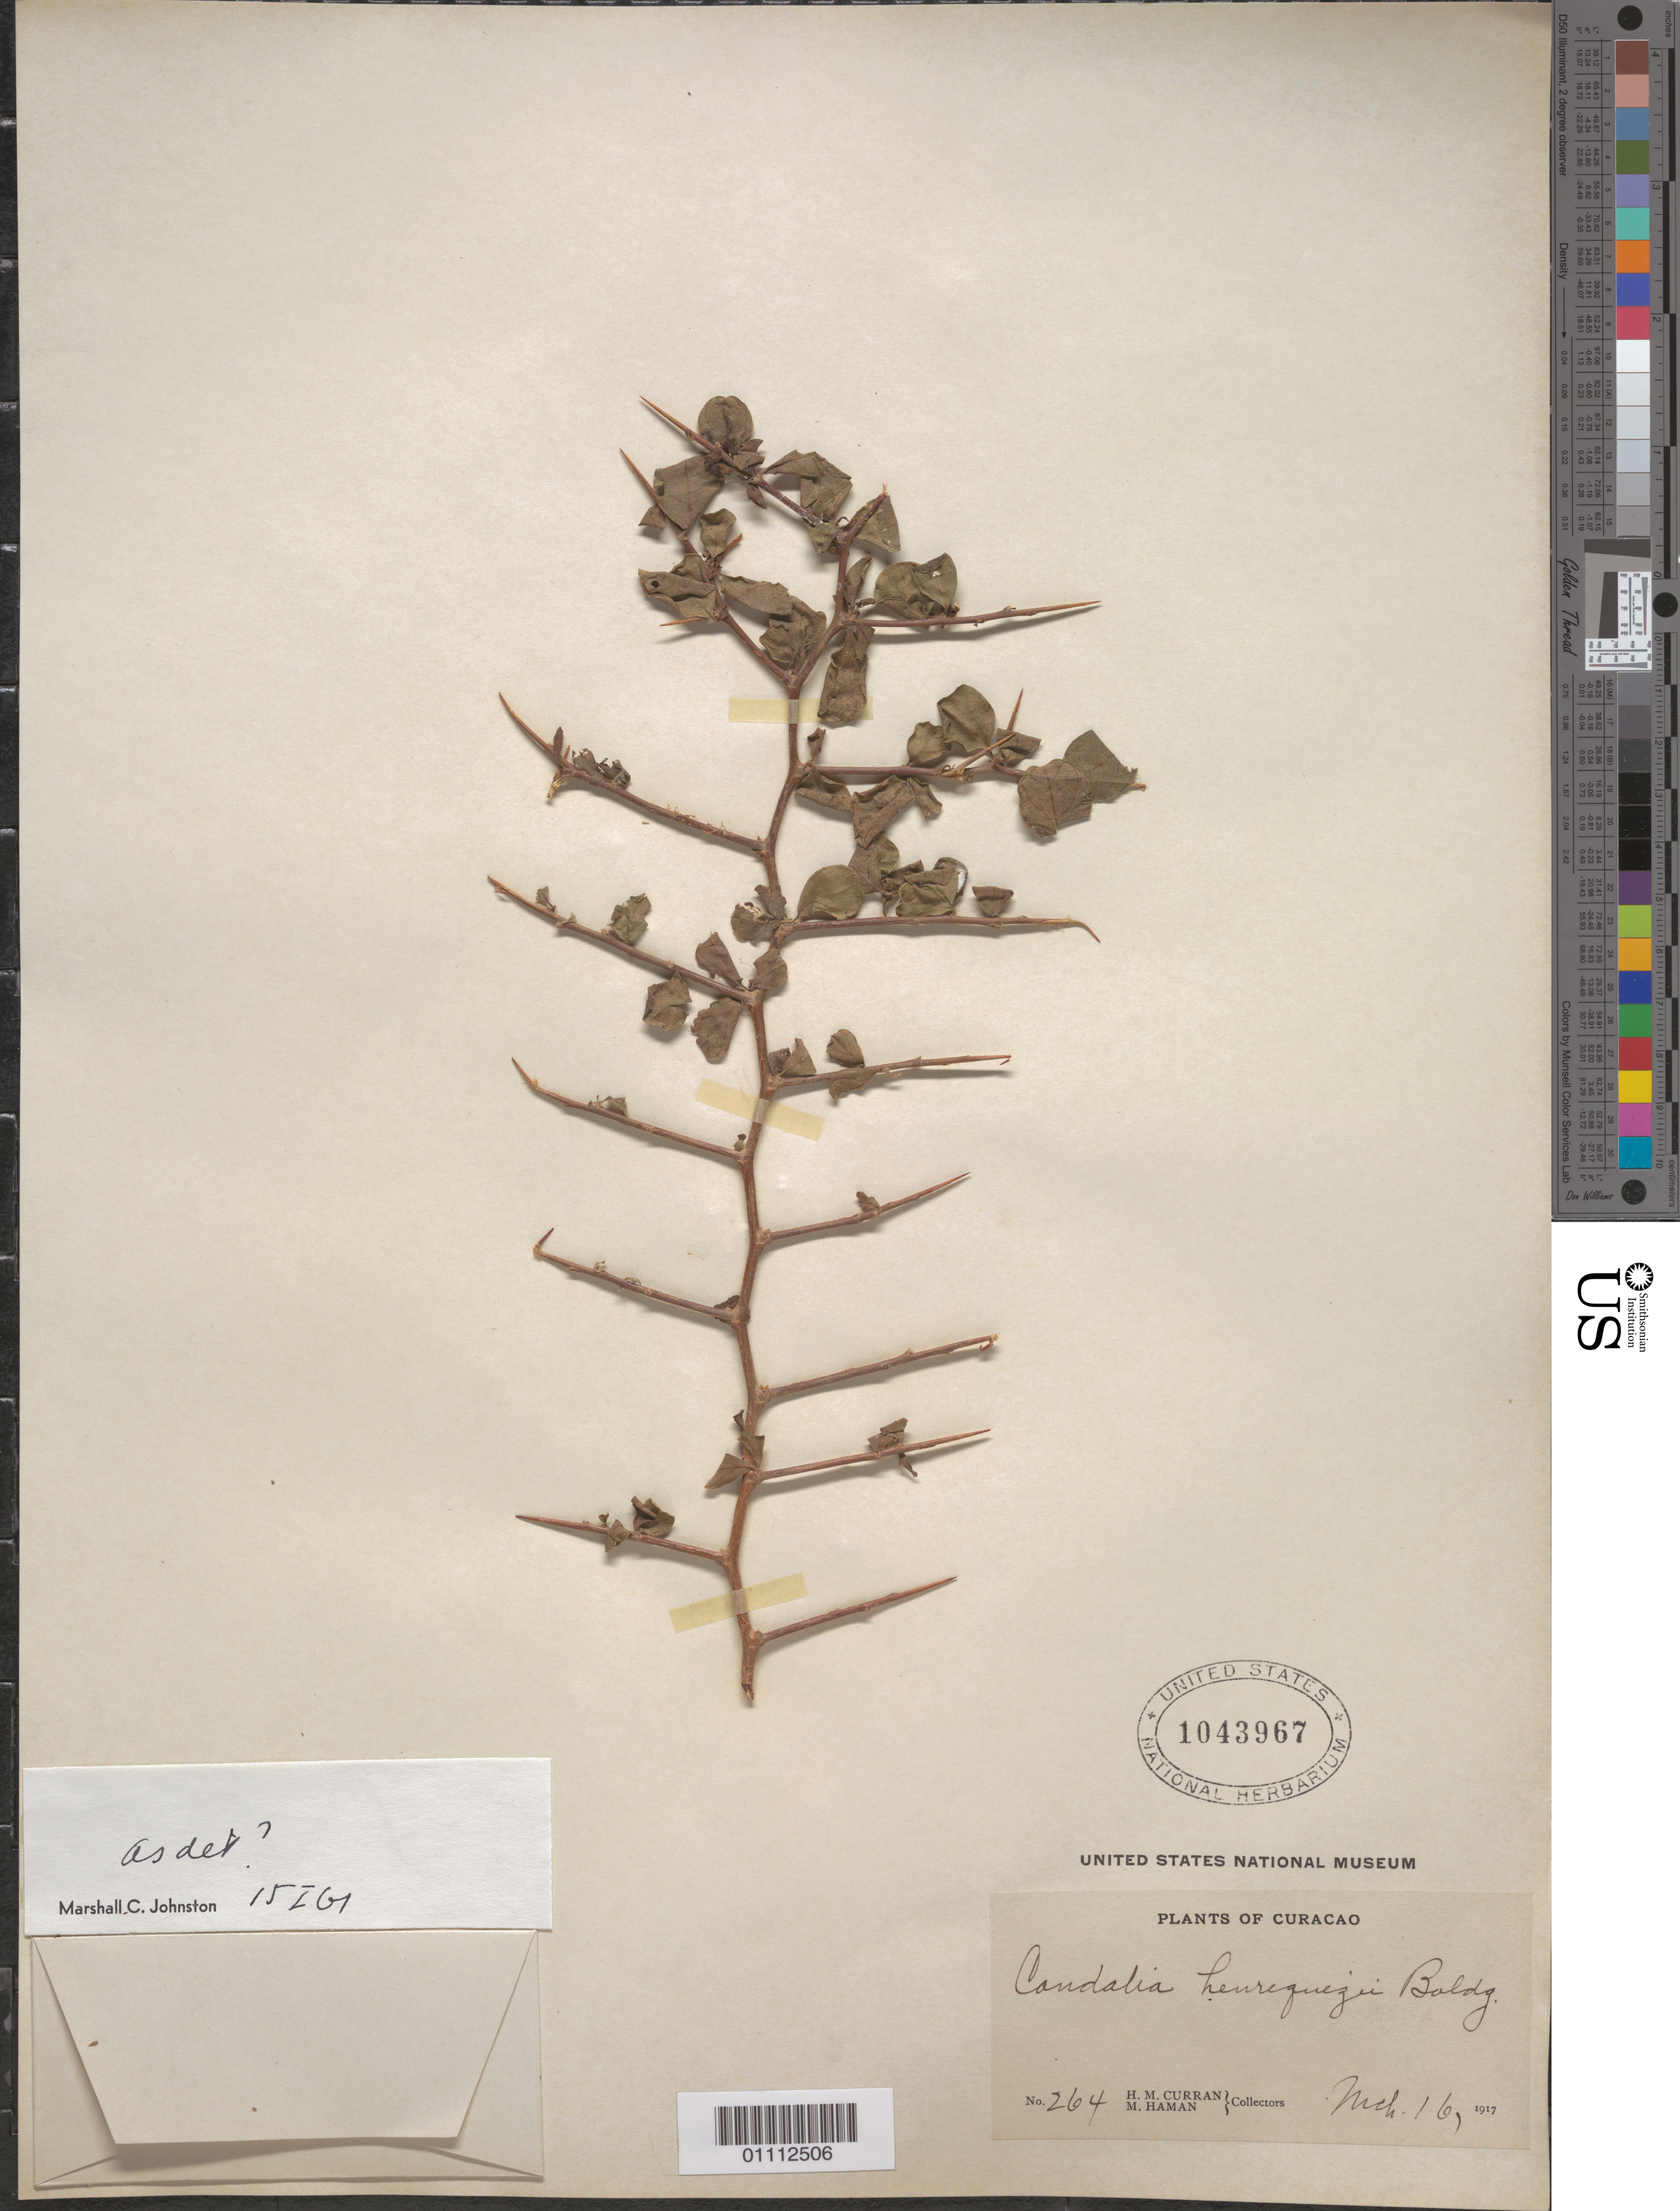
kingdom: Plantae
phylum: Tracheophyta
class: Magnoliopsida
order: Rosales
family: Rhamnaceae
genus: Condalia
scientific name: Condalia henriquezii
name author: Bold.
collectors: H. M. Curran & M. Haman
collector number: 264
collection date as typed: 16 Mar 1917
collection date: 1917-03-16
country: Curaçao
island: Curaçao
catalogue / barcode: US 1043967